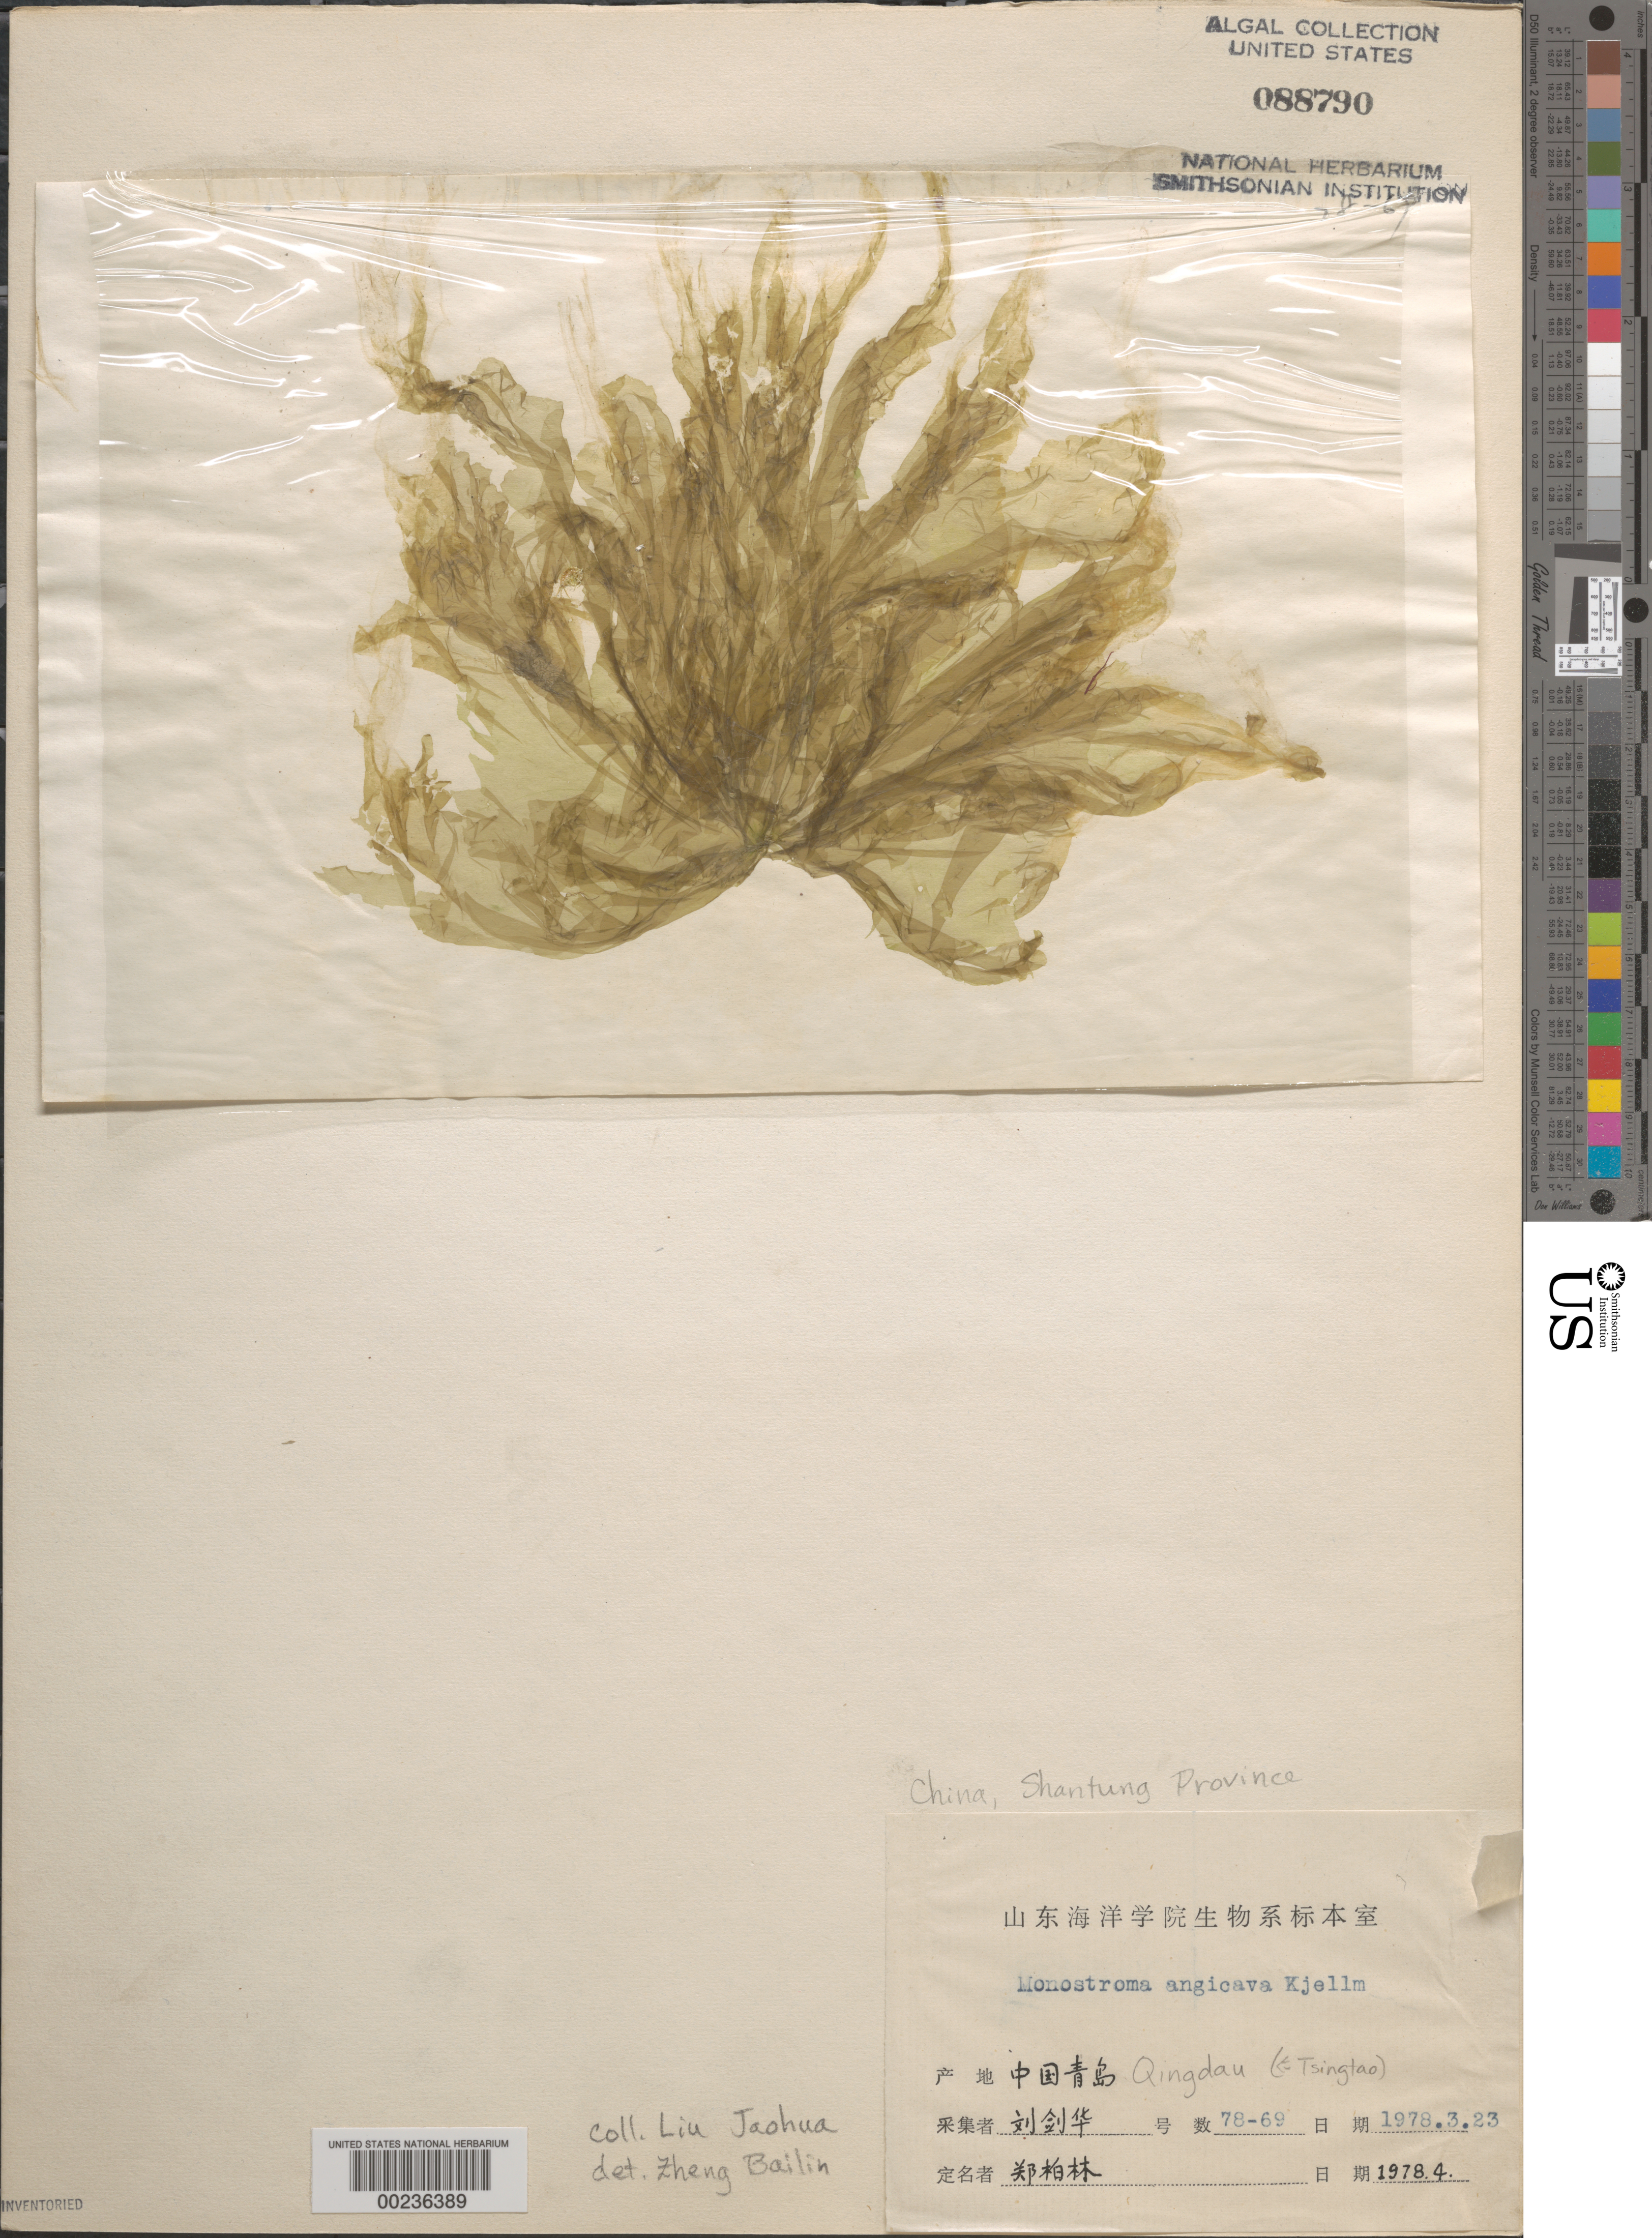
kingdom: Plantae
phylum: Chlorophyta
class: Ulvophyceae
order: Ulvales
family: Monostromataceae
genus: Monostroma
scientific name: Monostroma angicava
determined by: Bailin, Z.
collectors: L. Jaohua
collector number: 78-69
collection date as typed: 23 Mar 1978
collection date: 1978-03-23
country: China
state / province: Shandong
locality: Qingdau (Tsingtao)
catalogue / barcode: US 88790